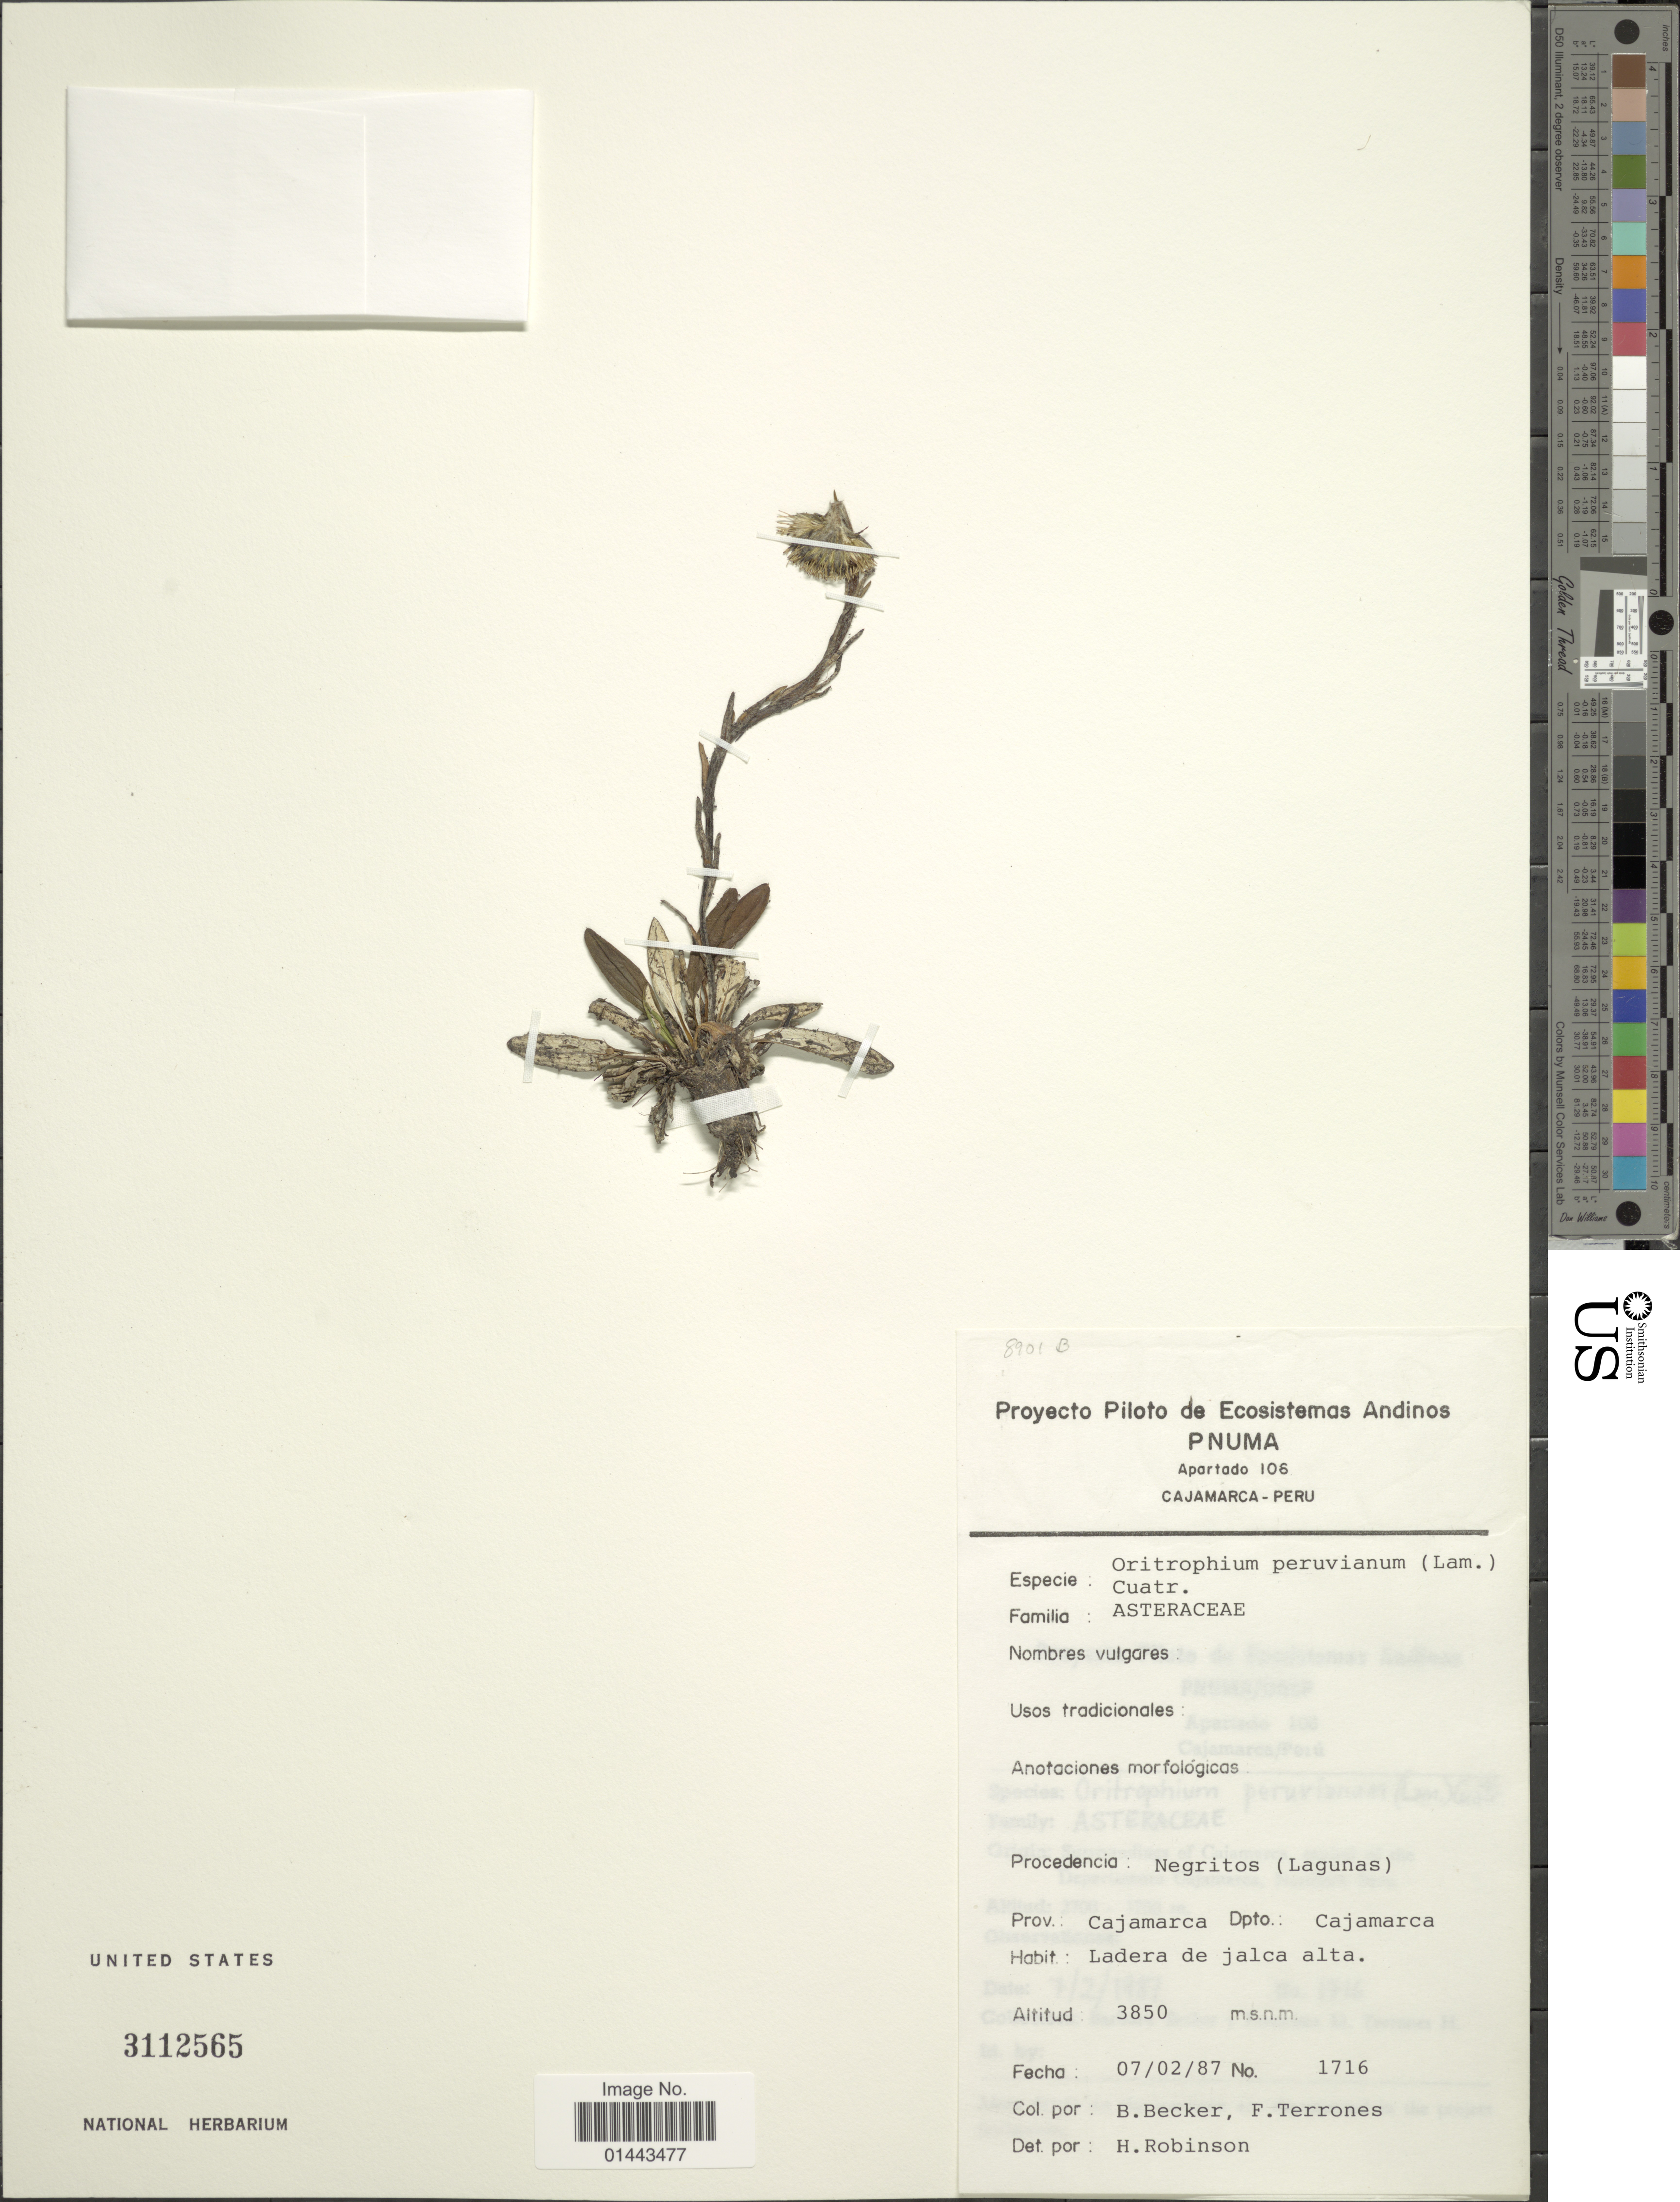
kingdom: Plantae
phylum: Tracheophyta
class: Magnoliopsida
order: Asterales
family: Asteraceae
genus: Oritrophium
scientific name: Oritrophium peruvianum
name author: (Lam.) Cuatrec.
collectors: B. Becker & F. Terrones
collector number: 1716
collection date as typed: Transcribed d/m/y: 7/2/87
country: Peru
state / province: Cajamarca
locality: Dpto: Cajamarca, Ladera de jalco alta.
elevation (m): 3850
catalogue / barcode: US 3112565